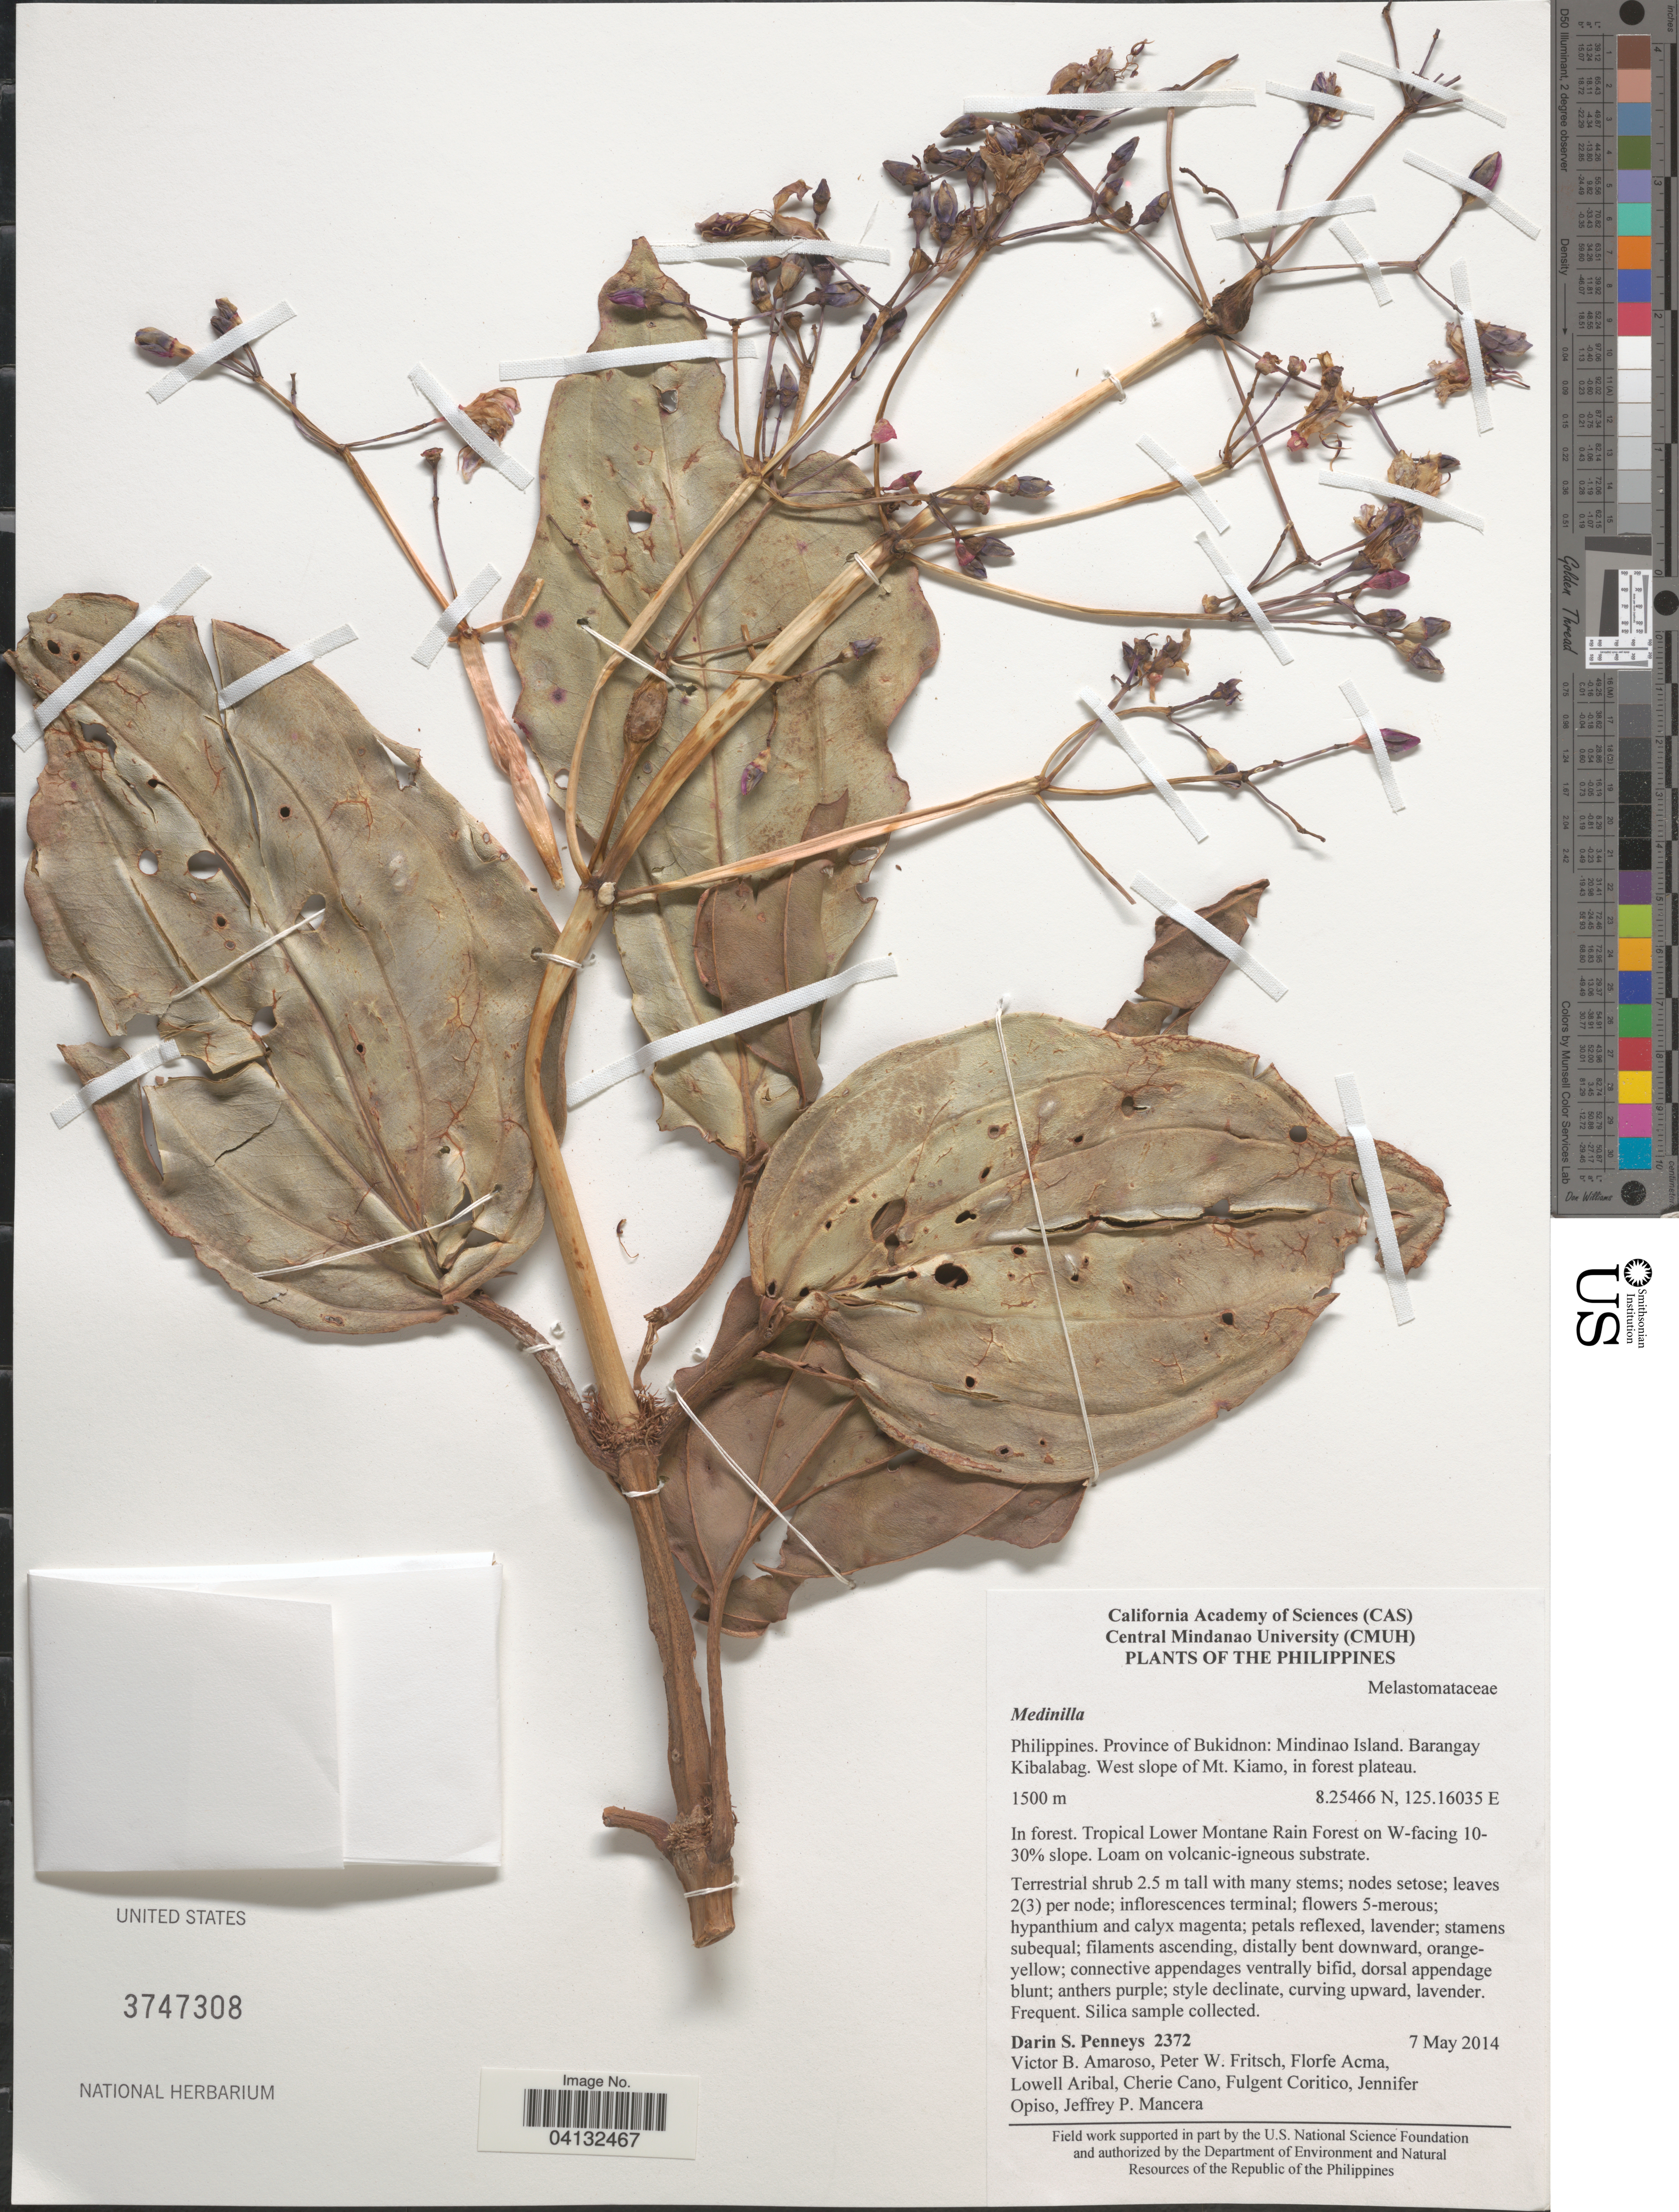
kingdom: Plantae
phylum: Tracheophyta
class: Magnoliopsida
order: Myrtales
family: Melastomataceae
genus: Medinilla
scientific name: Medinilla sp.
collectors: D. S. Penneys, P. W. Fritsch, F. Acma, L. Aribal & et al.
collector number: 2372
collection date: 2014-05-07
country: Philippines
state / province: Northern Mindanao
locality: Province of Bukidnon: Mindinao Island. Barangay Kibalabag. West slope of Mt. Kiamo, in forest plateau. Tropical Lower Montane Rain Forest on W-facing 10-30% slope.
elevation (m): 1500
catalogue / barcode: US 3747308